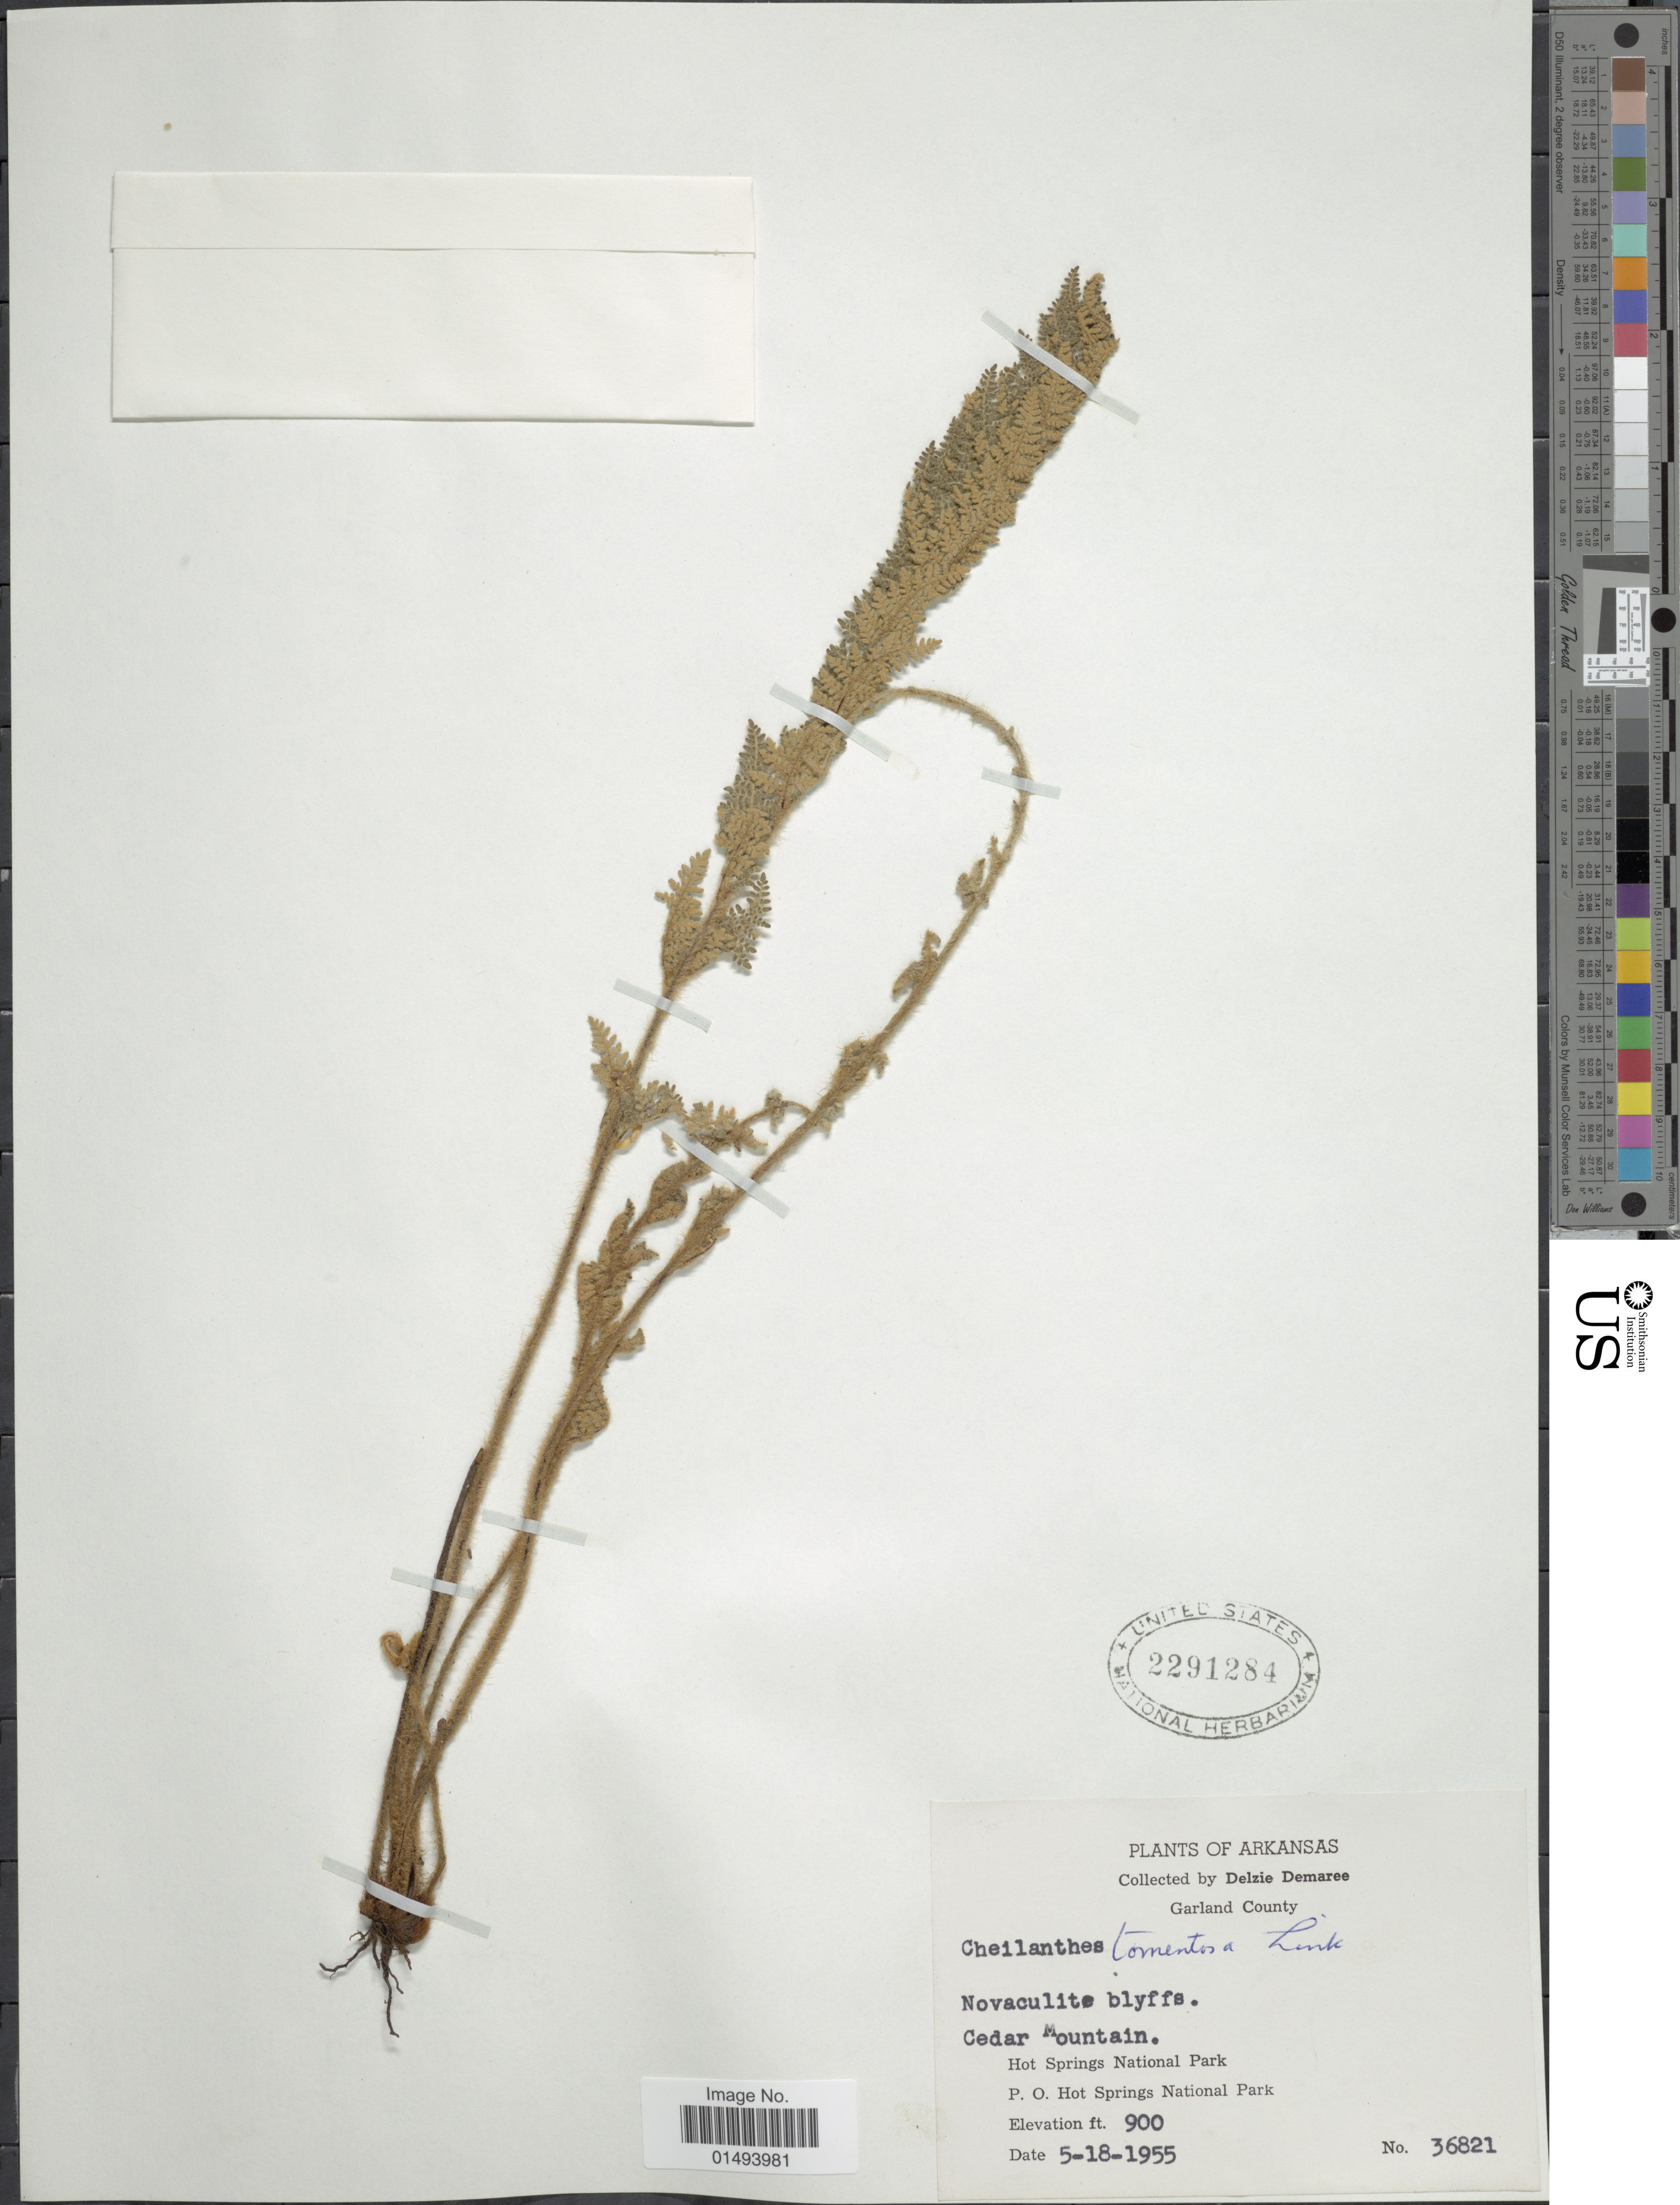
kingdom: Plantae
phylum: Tracheophyta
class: Polypodiopsida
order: Polypodiales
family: Pteridaceae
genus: Myriopteris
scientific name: Myriopteris tomentosa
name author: (Link) Fée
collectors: D. Demaree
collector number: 36821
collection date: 1955-05-18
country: United States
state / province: Arkansas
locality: Plants of Arkansas, Garland County, Novaculite Blyffs, Cedar Mountain, Hot Springs National Park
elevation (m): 274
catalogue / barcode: US 2291284